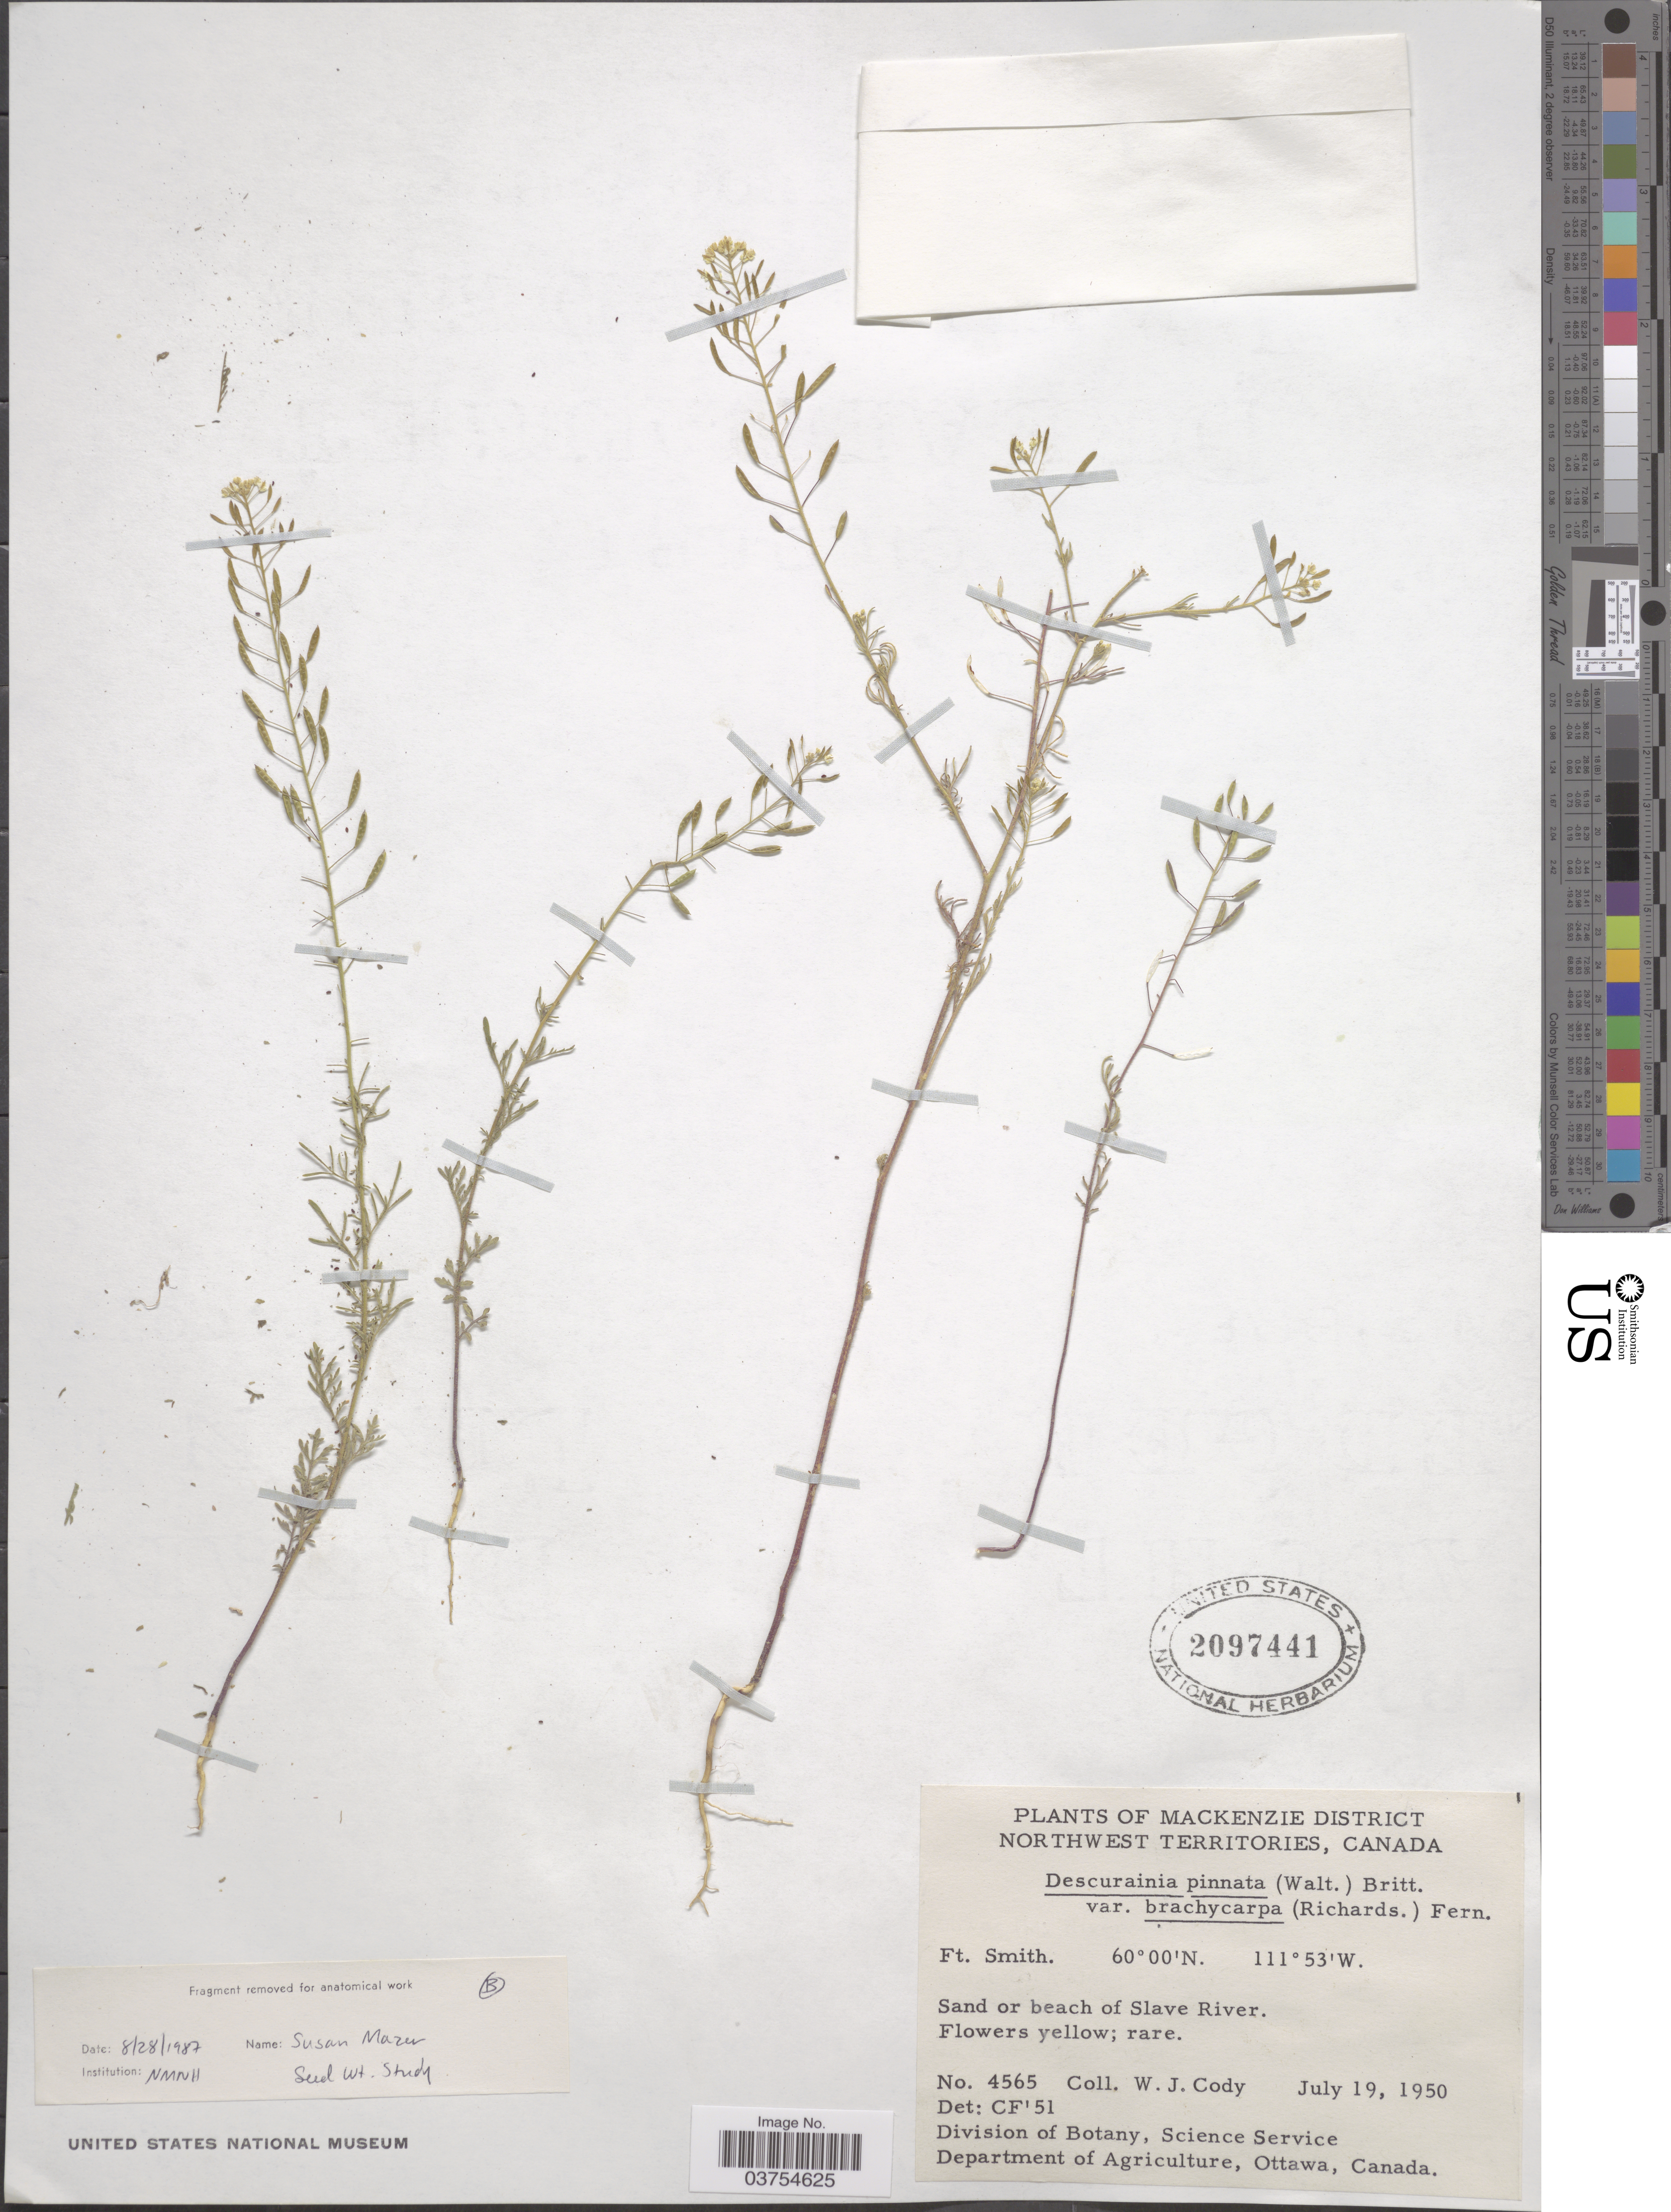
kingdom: Plantae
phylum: Tracheophyta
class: Magnoliopsida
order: Brassicales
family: Brassicaceae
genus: Descurainia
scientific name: Descurainia pinnata var. brachycarpa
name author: (Richardson) Fernald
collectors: W. Cody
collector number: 4565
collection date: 1950-07-19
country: Canada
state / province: Northwest Territories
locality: Mackenzie District. Northwest Territories. Sand or beach of Slave River. Ft. Smith.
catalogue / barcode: US 2097441